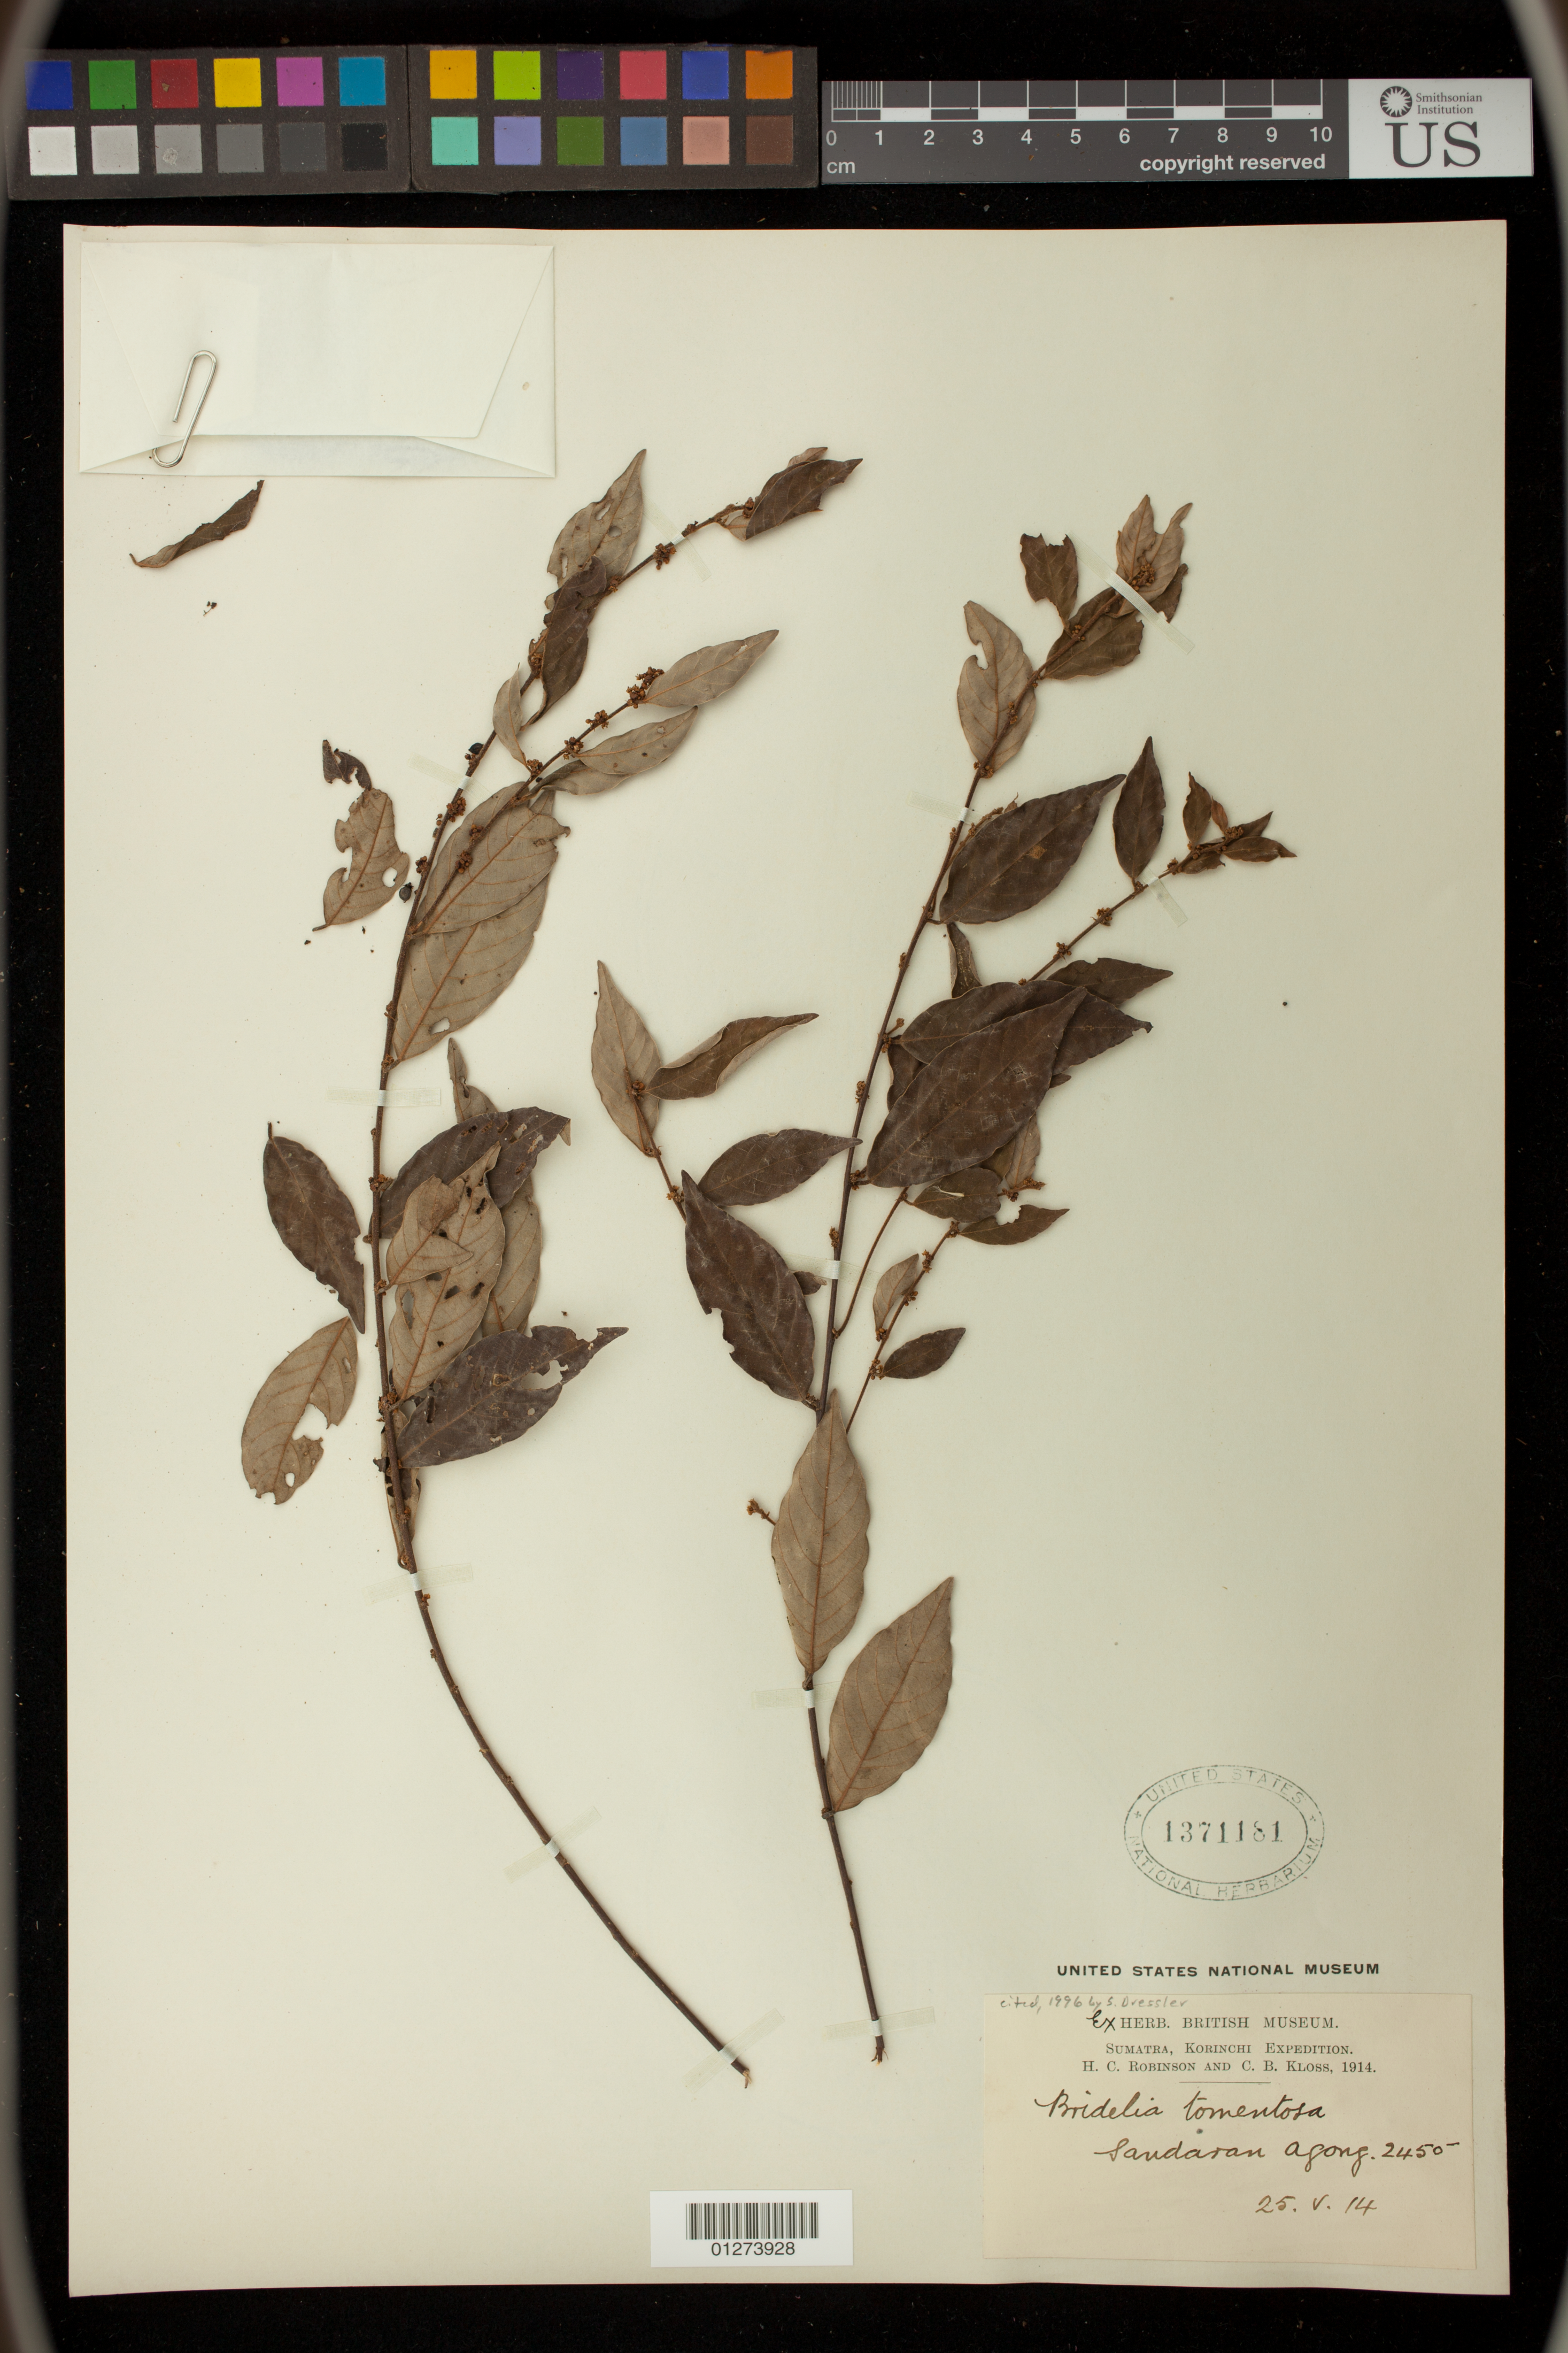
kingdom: Plantae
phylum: Tracheophyta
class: Magnoliopsida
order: Malpighiales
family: Phyllanthaceae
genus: Bridelia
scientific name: Bridelia tomentosa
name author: Blume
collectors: H. C. Robinson & C. Kloss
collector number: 2450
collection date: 1914-05-25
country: Indonesia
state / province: Sumatra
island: Sumatra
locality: Korinchi: Sandaran Agong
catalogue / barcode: US 1371181